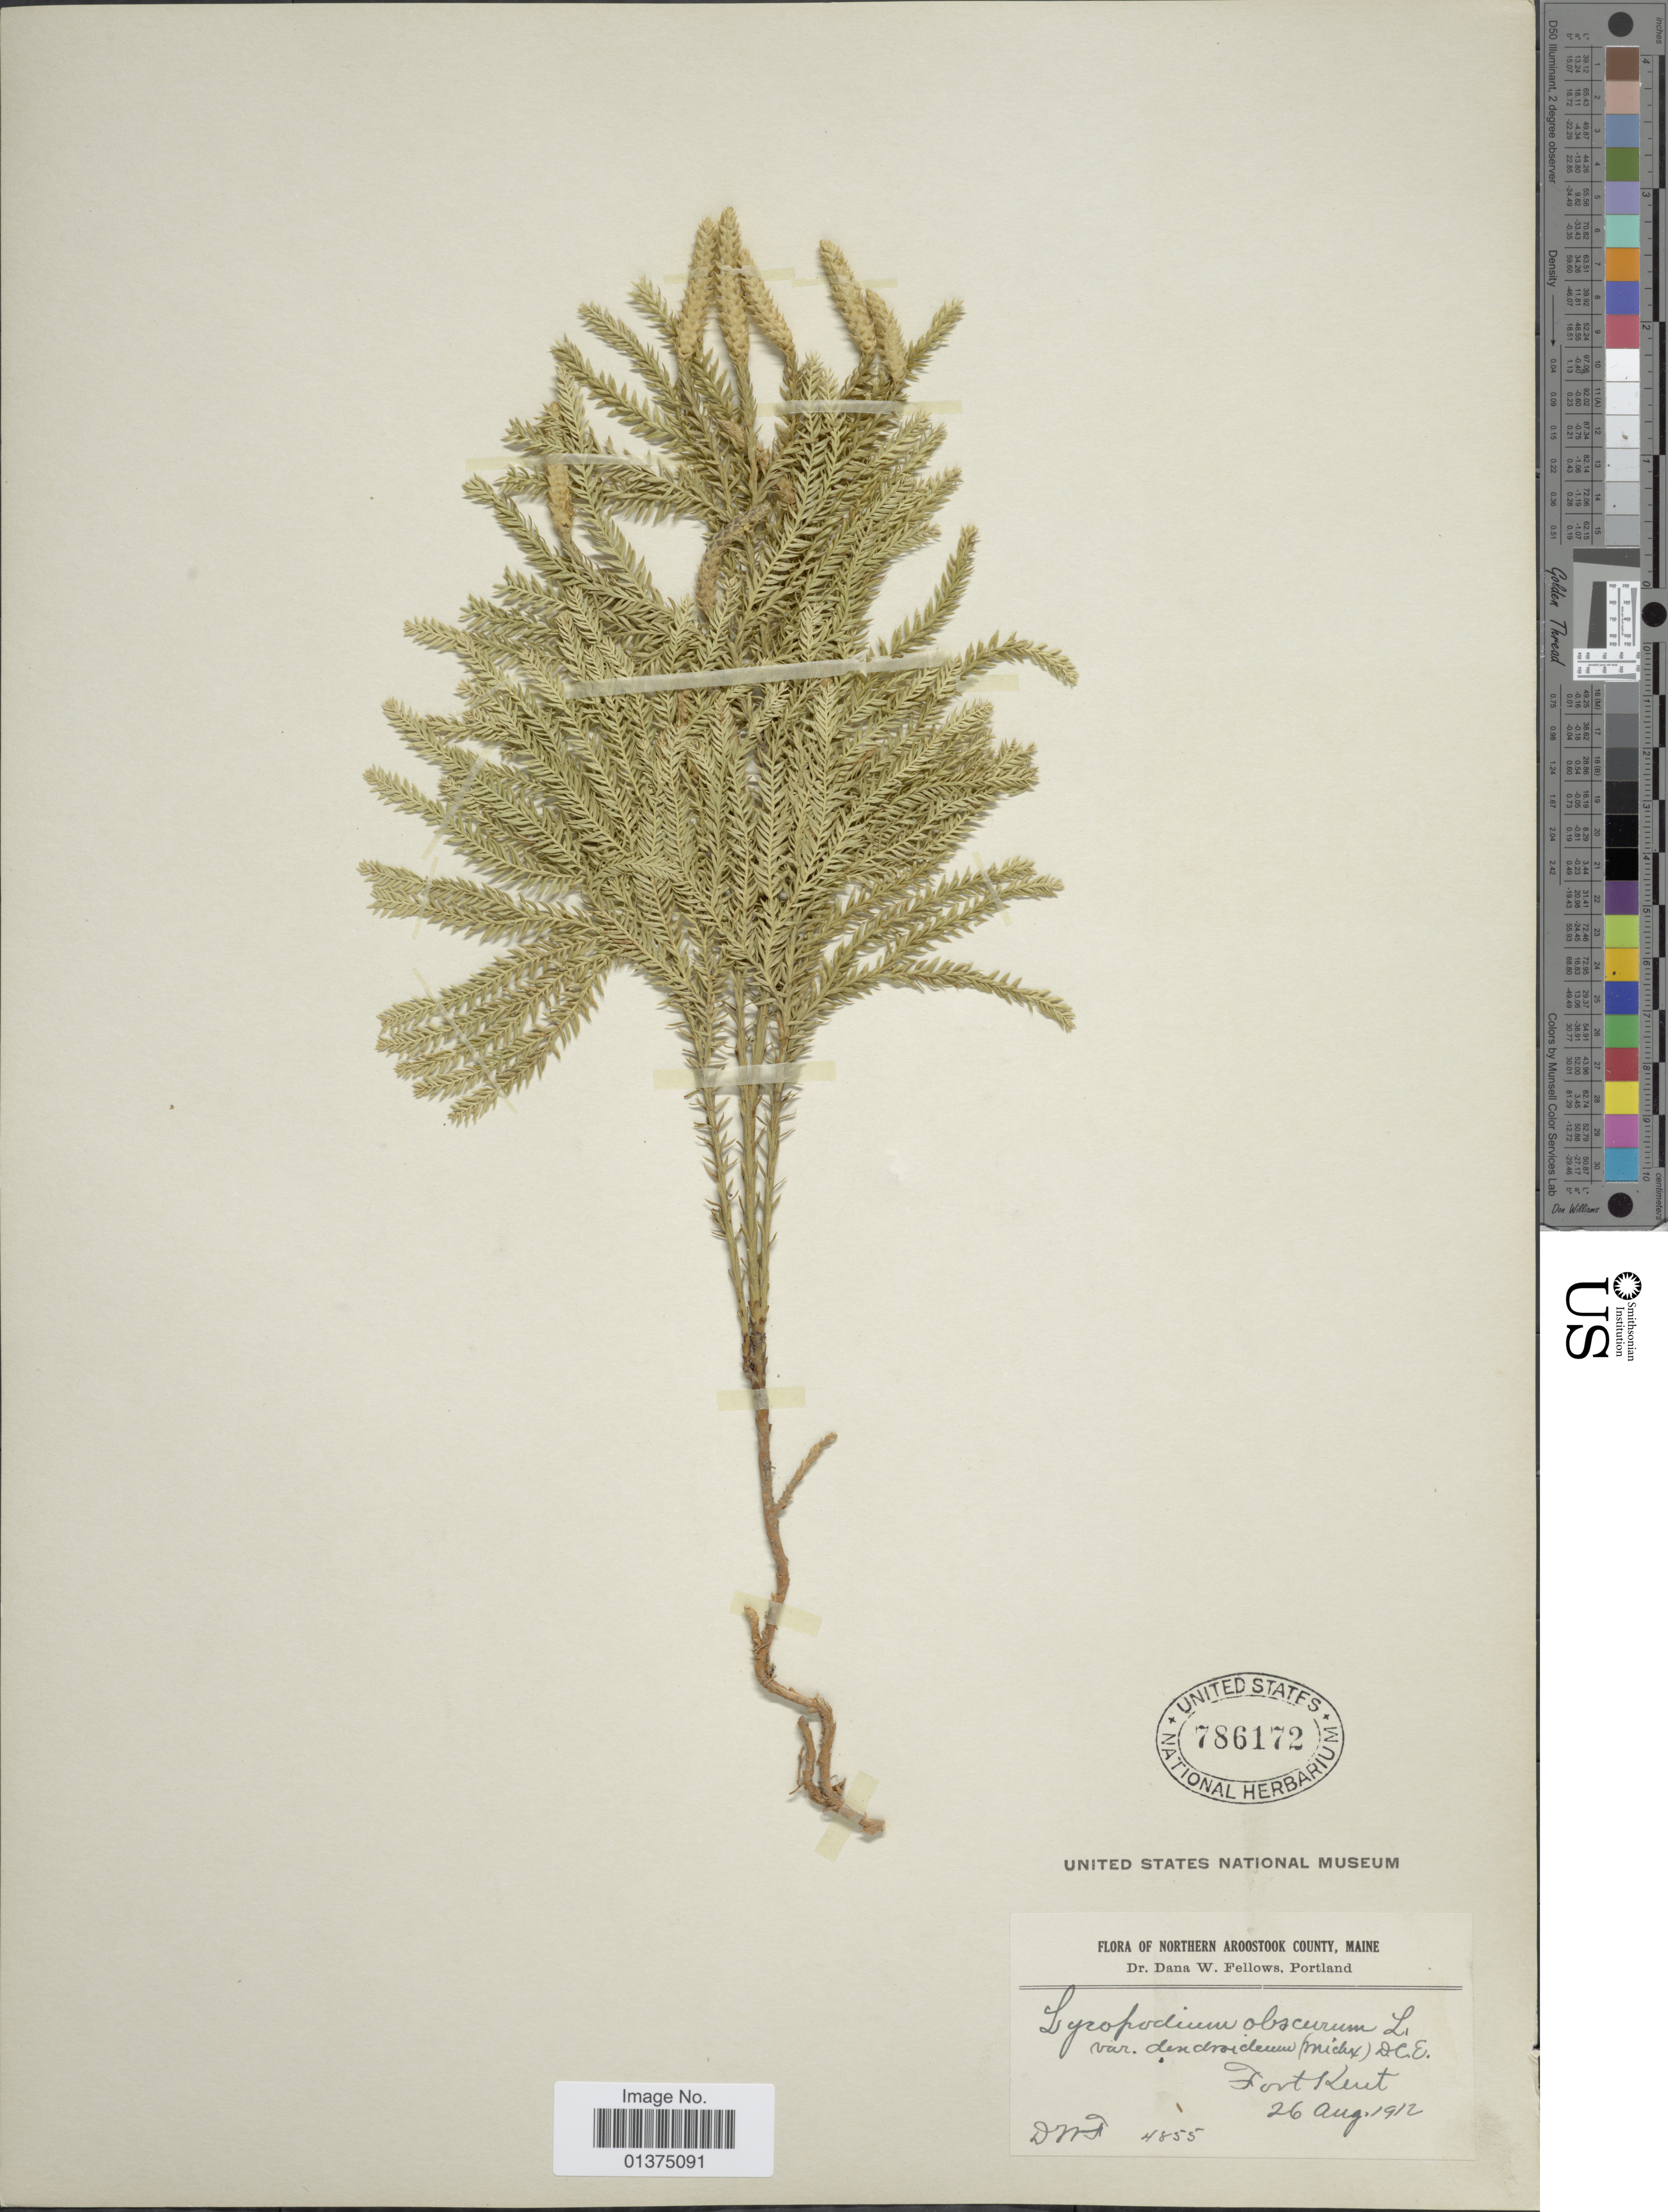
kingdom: Plantae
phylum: Tracheophyta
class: Lycopodiopsida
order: Lycopodiales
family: Lycopodiaceae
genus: Dendrolycopodium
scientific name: Dendrolycopodium dendroideum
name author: (Michx.) A. Haines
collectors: D. W. Fellows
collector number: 4855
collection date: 1912-08-26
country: United States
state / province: Maine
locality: Northern Aroostook County, Fort Kent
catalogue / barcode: US 786172